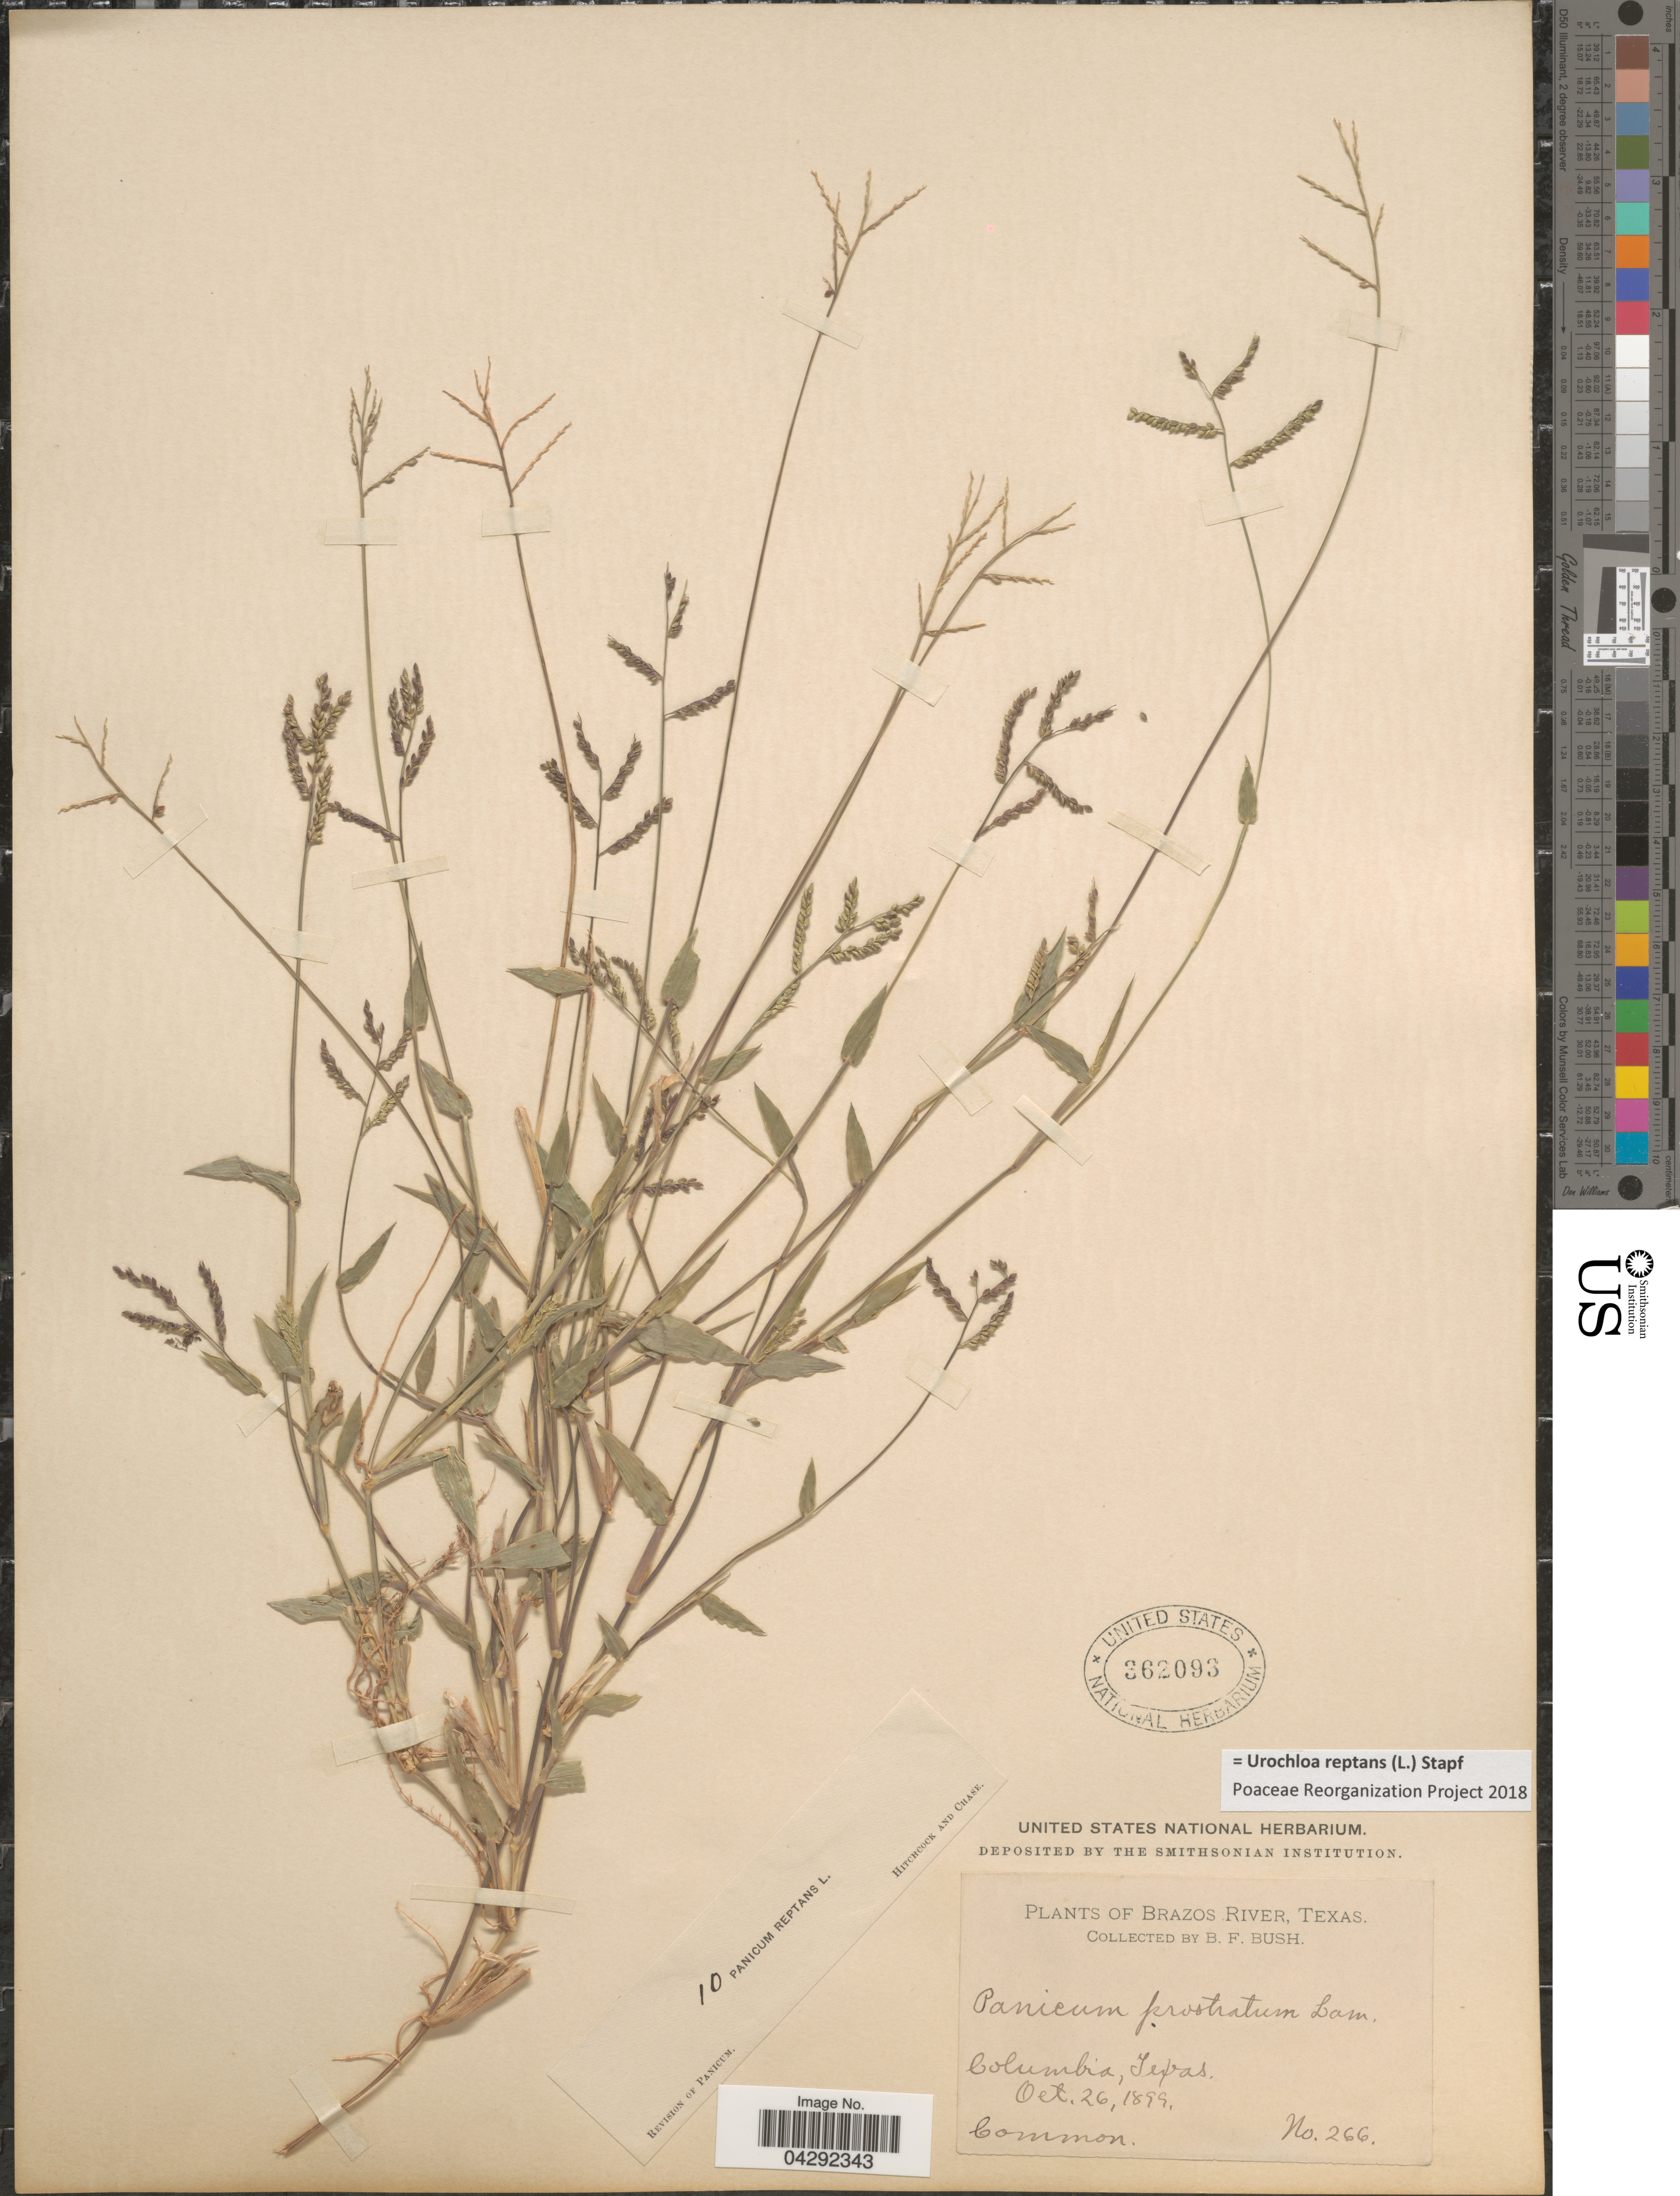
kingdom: Plantae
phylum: Tracheophyta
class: Liliopsida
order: Poales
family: Poaceae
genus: Urochloa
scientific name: Urochloa reptans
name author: (L.) Stapf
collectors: B. F. Bush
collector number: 266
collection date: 1899-10-26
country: United States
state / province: Texas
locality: Brazos River. Columbia.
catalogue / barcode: US 362093